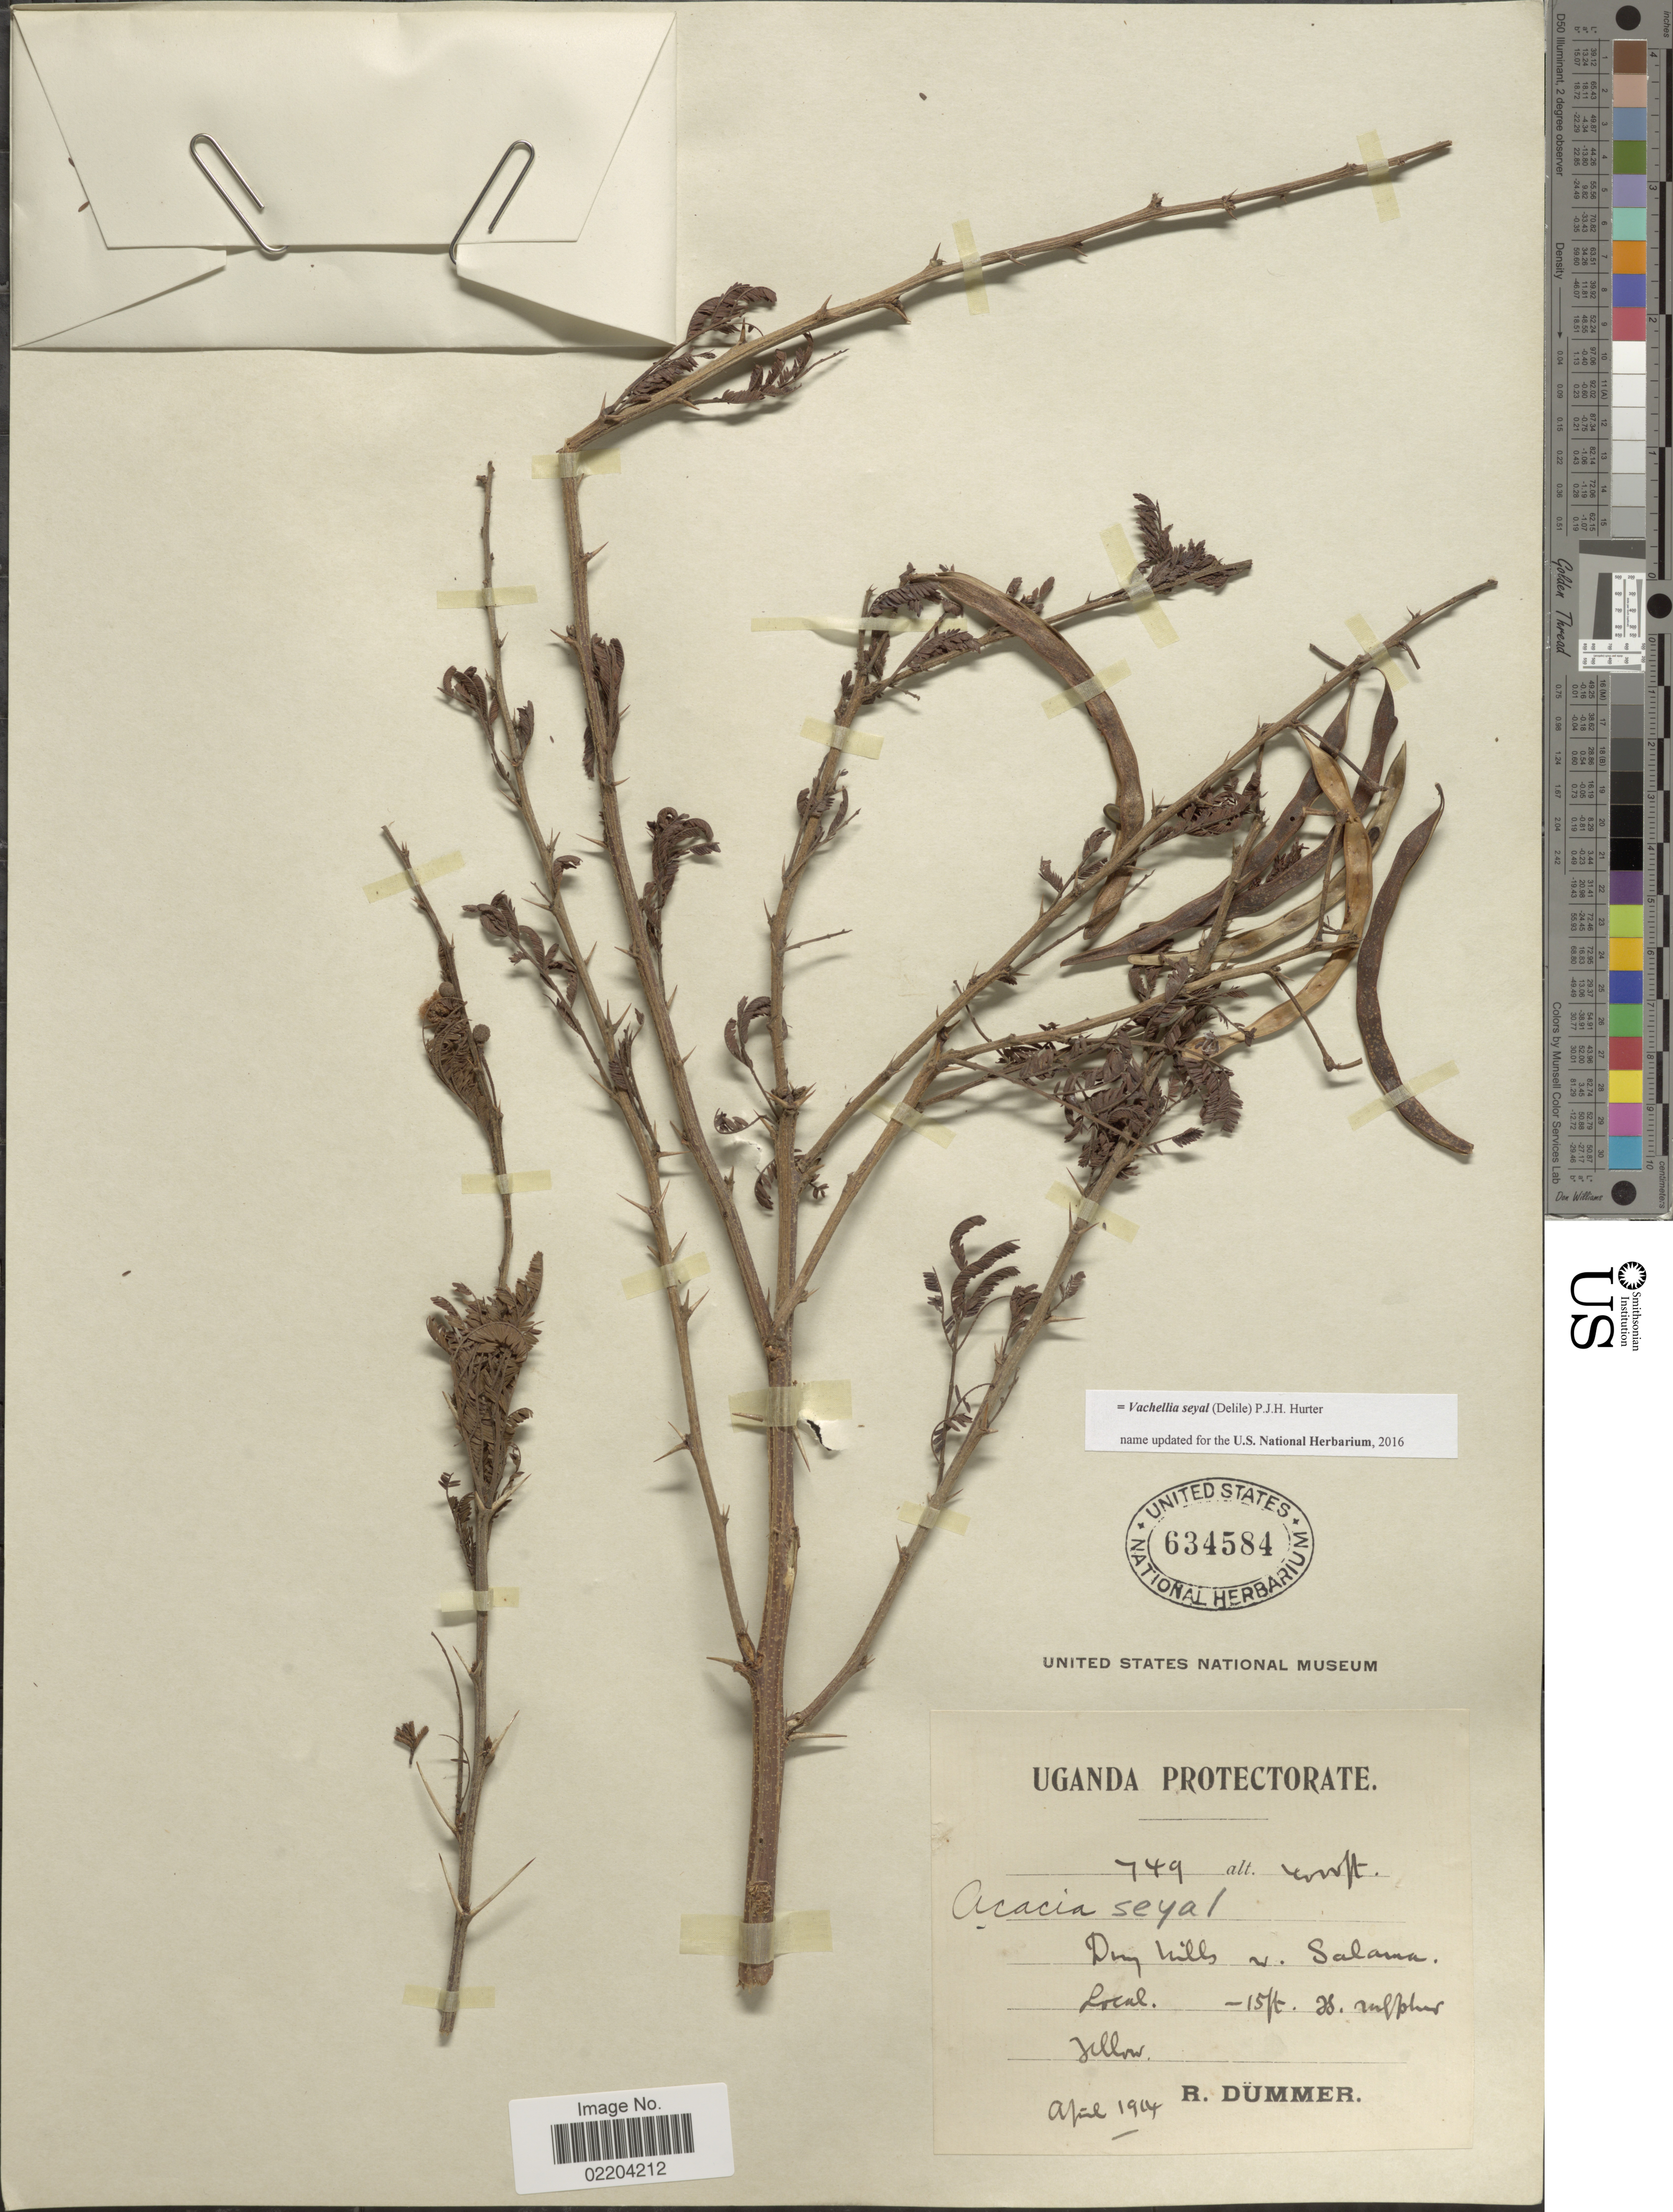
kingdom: Plantae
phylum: Tracheophyta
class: Magnoliopsida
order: Fabales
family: Fabaceae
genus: Vachellia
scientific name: Vachellia seyal var. seyal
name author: (Delile) P.J.H. Hurter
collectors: R. Dümmer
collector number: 749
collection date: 1904-04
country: Uganda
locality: Uganda Protectorate. Dry hills [illegible text] Solana.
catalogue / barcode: US 634584